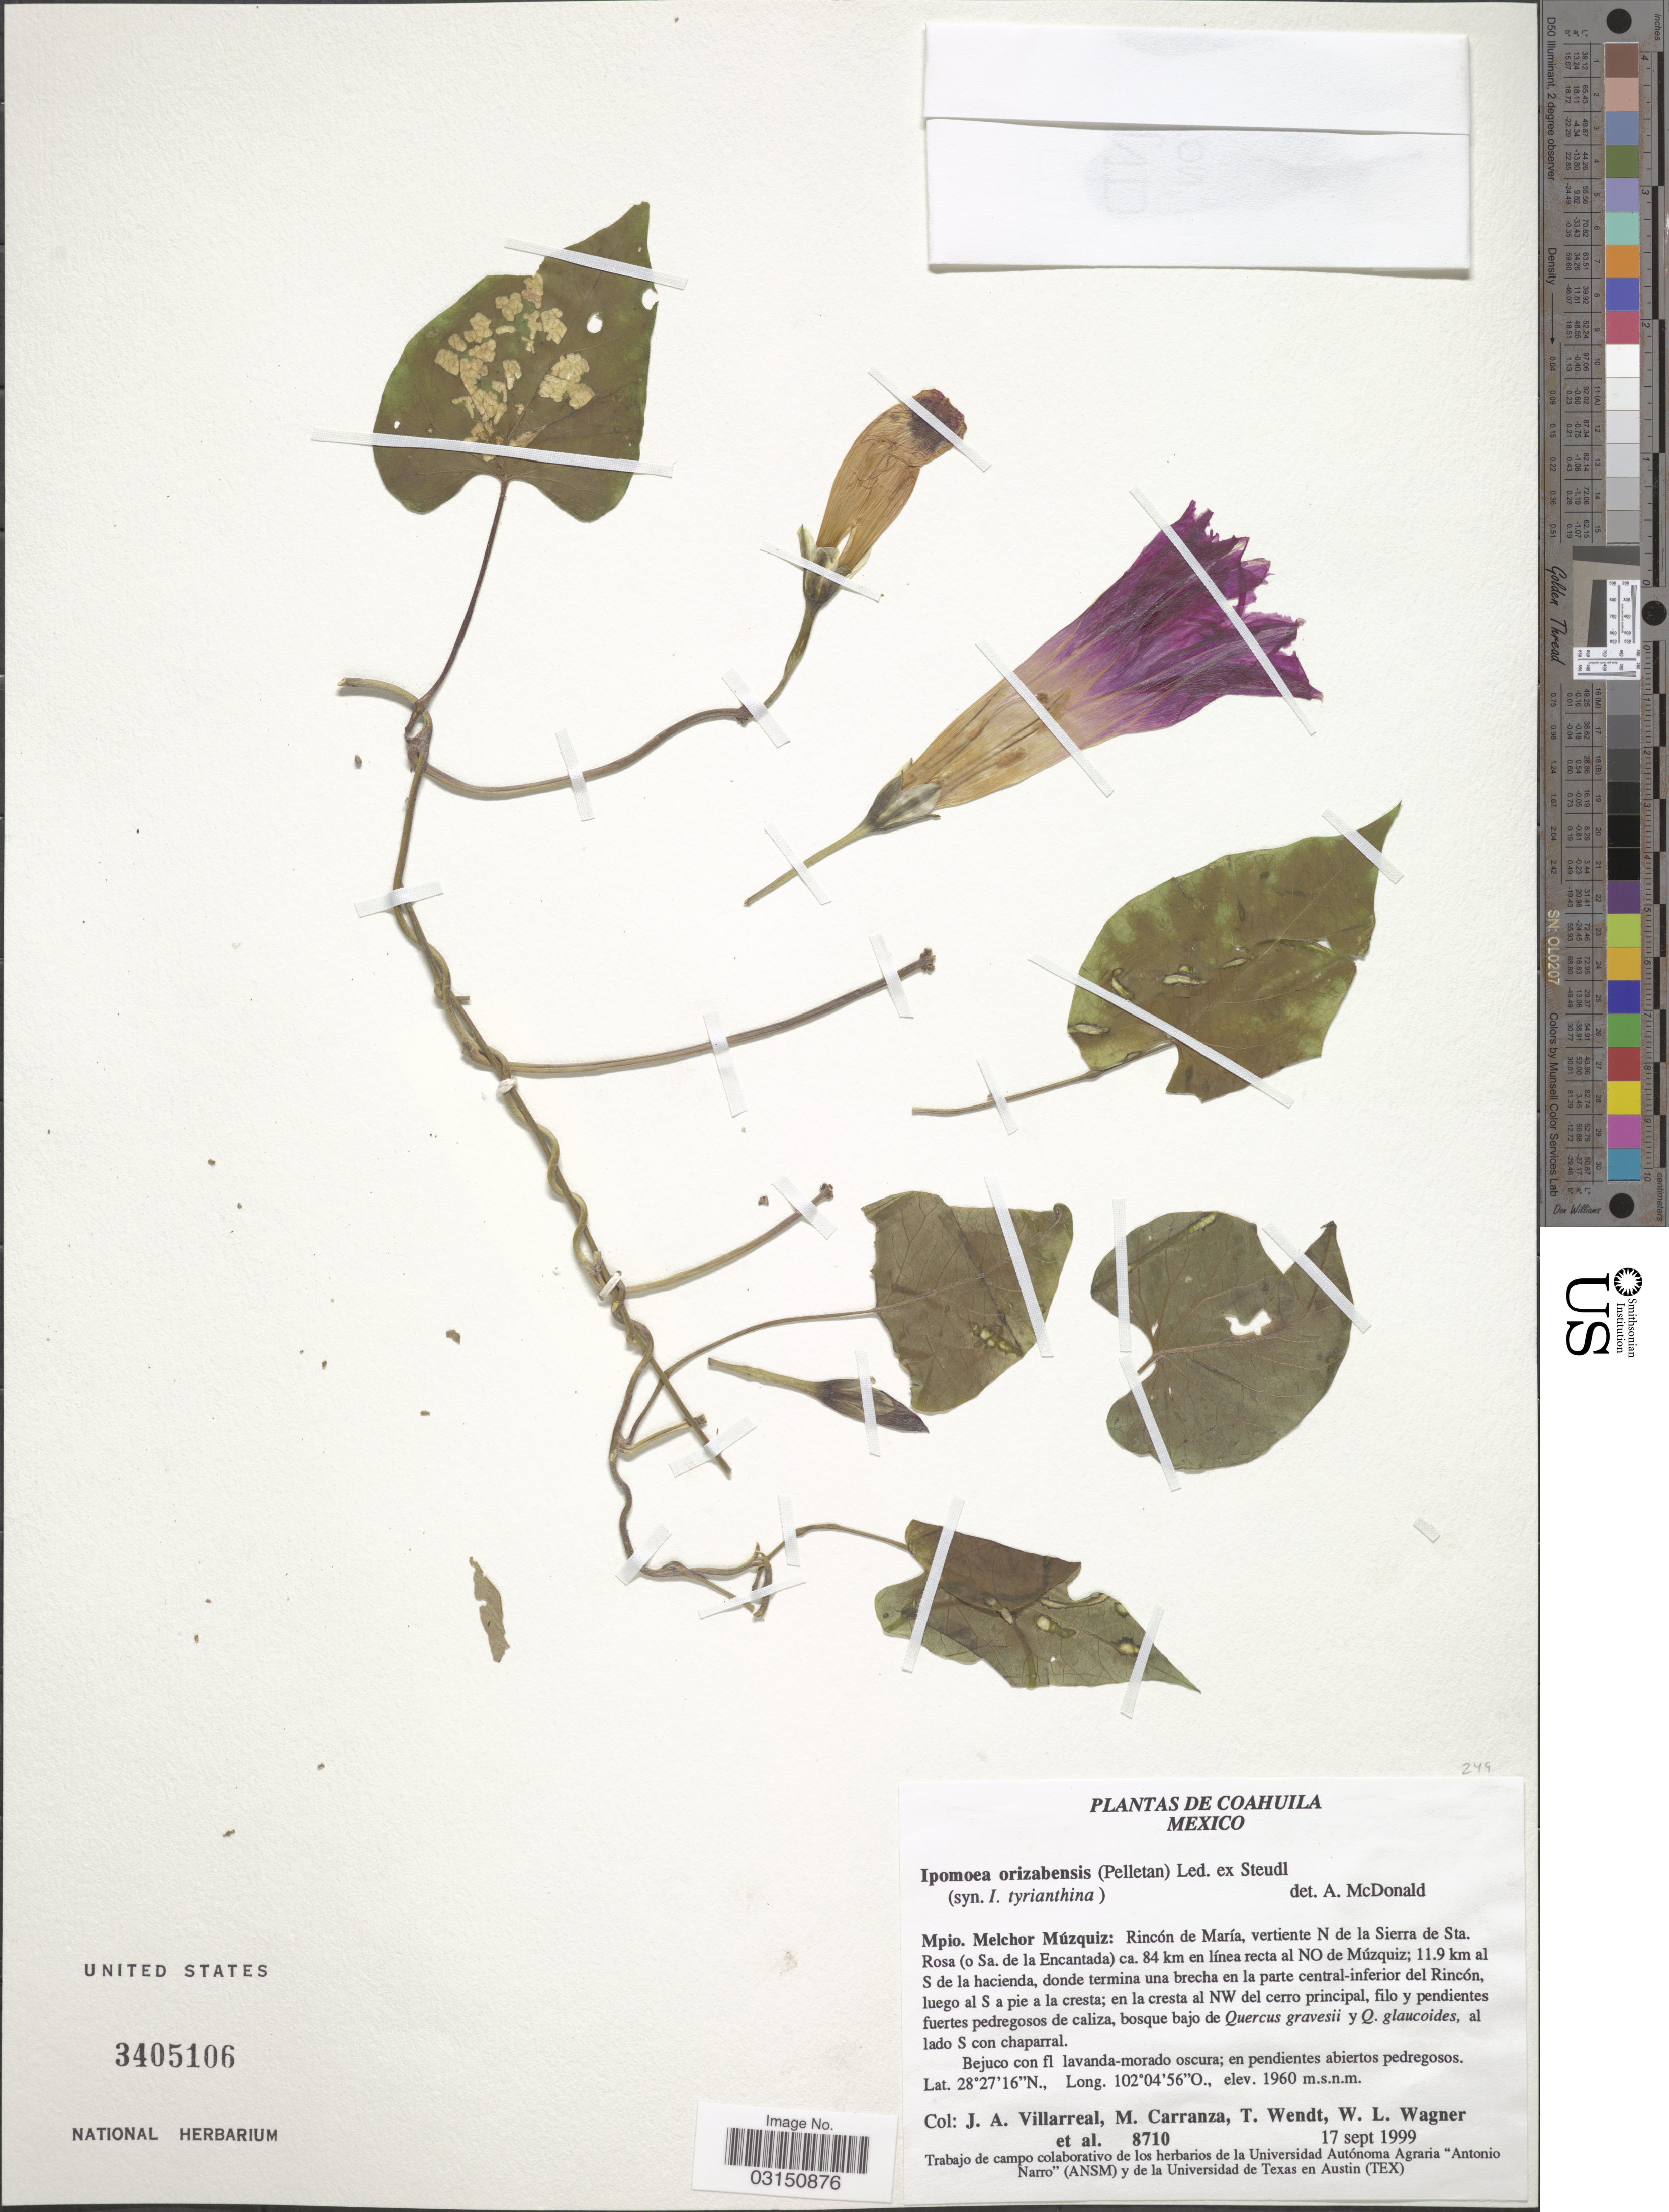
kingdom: Plantae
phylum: Tracheophyta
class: Magnoliopsida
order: Solanales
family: Convolvulaceae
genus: Ipomoea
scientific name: Ipomoea orizabensis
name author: (G. Pelletan) Ledeb. ex Steud.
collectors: J. Villareal, M. Carranza, T. L. Wendt, W. L. Wagner & et al.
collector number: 8710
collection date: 1999-09-17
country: Mexico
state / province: Coahuila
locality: Mpio. Melchor Múzquiz: Rincón de María, vertiente N de la Sierra de Sta. Rosa (o Sa. de la Encantada) ca. 84 km en línea recta al NO de Múzquiz; 11.9 km al S de la hacienda, donde termina una brecha en la parte central-inferior del Rincón, luego al S a pie a la cresta; en la cresta al NW del cerro principal.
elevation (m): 1960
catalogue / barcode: US 3405106